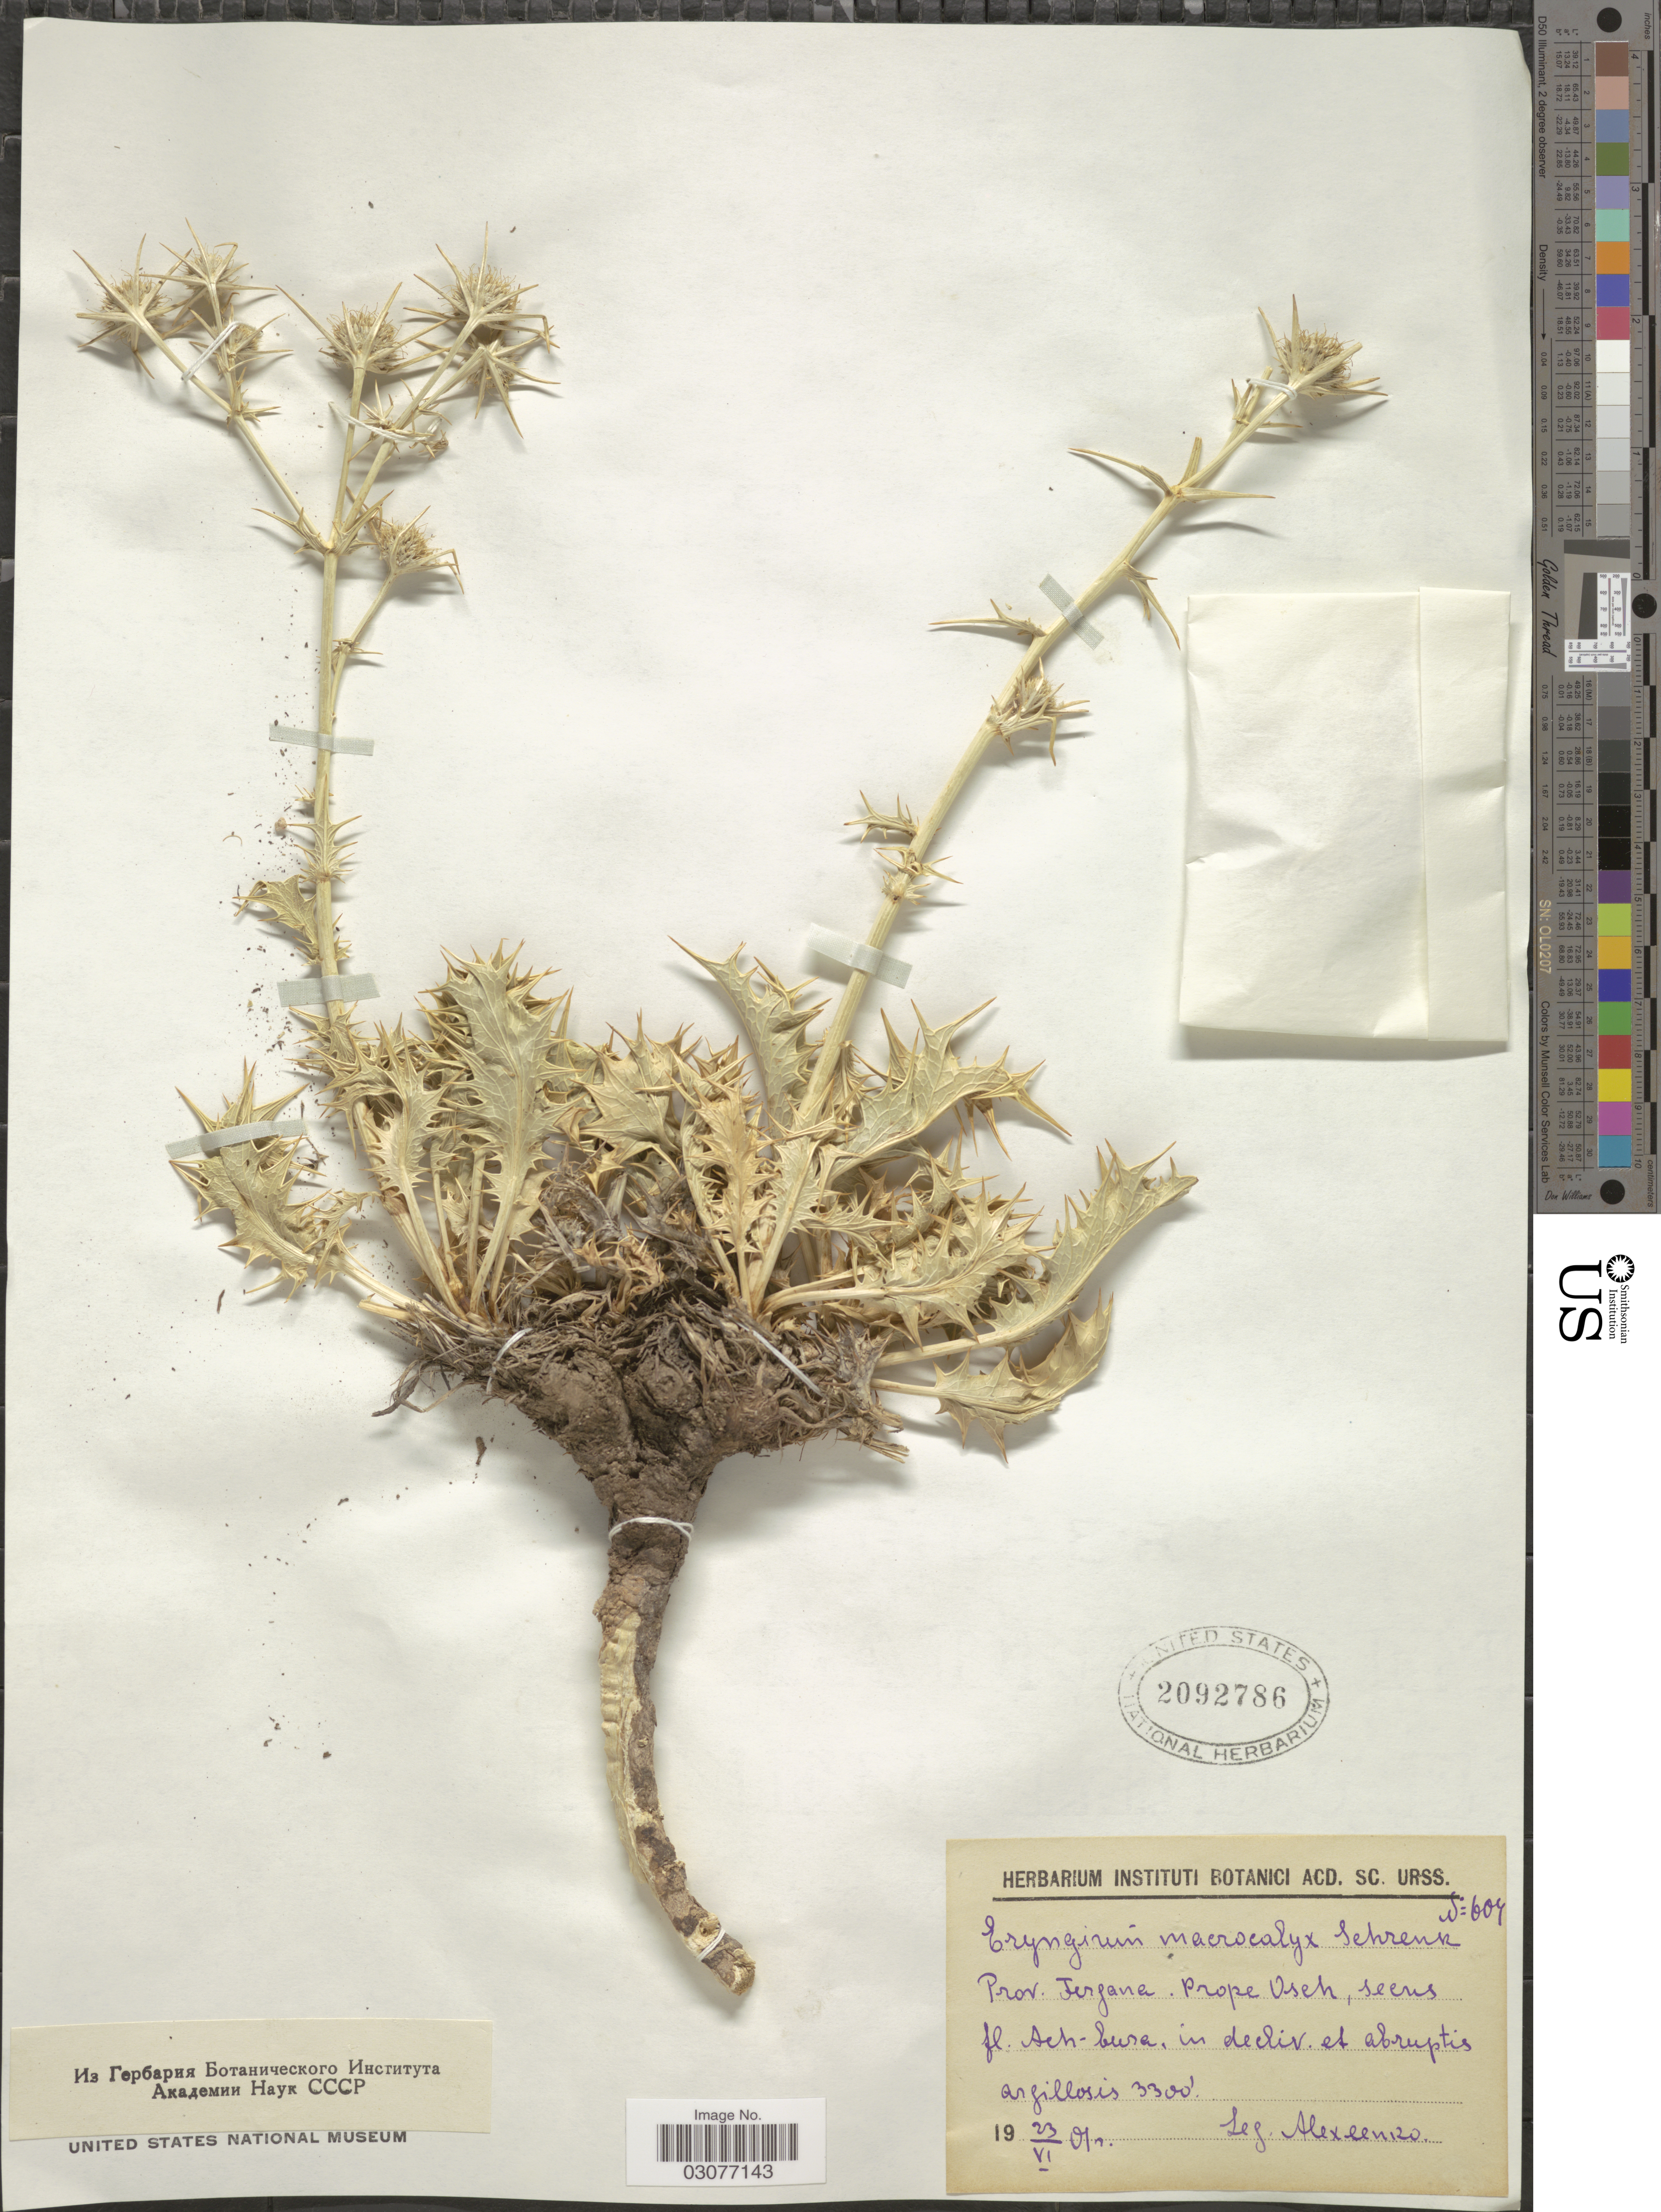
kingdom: Plantae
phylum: Tracheophyta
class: Magnoliopsida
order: Apiales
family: Apiaceae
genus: Eryngium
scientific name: Eryngium macrocalyx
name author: Schrenk ex Fisch. & C.A. Mey.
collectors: Alexeenko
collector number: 607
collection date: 1901-06-23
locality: Prov. Tergana. Prope Oseh.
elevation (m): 1006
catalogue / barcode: US 2092786